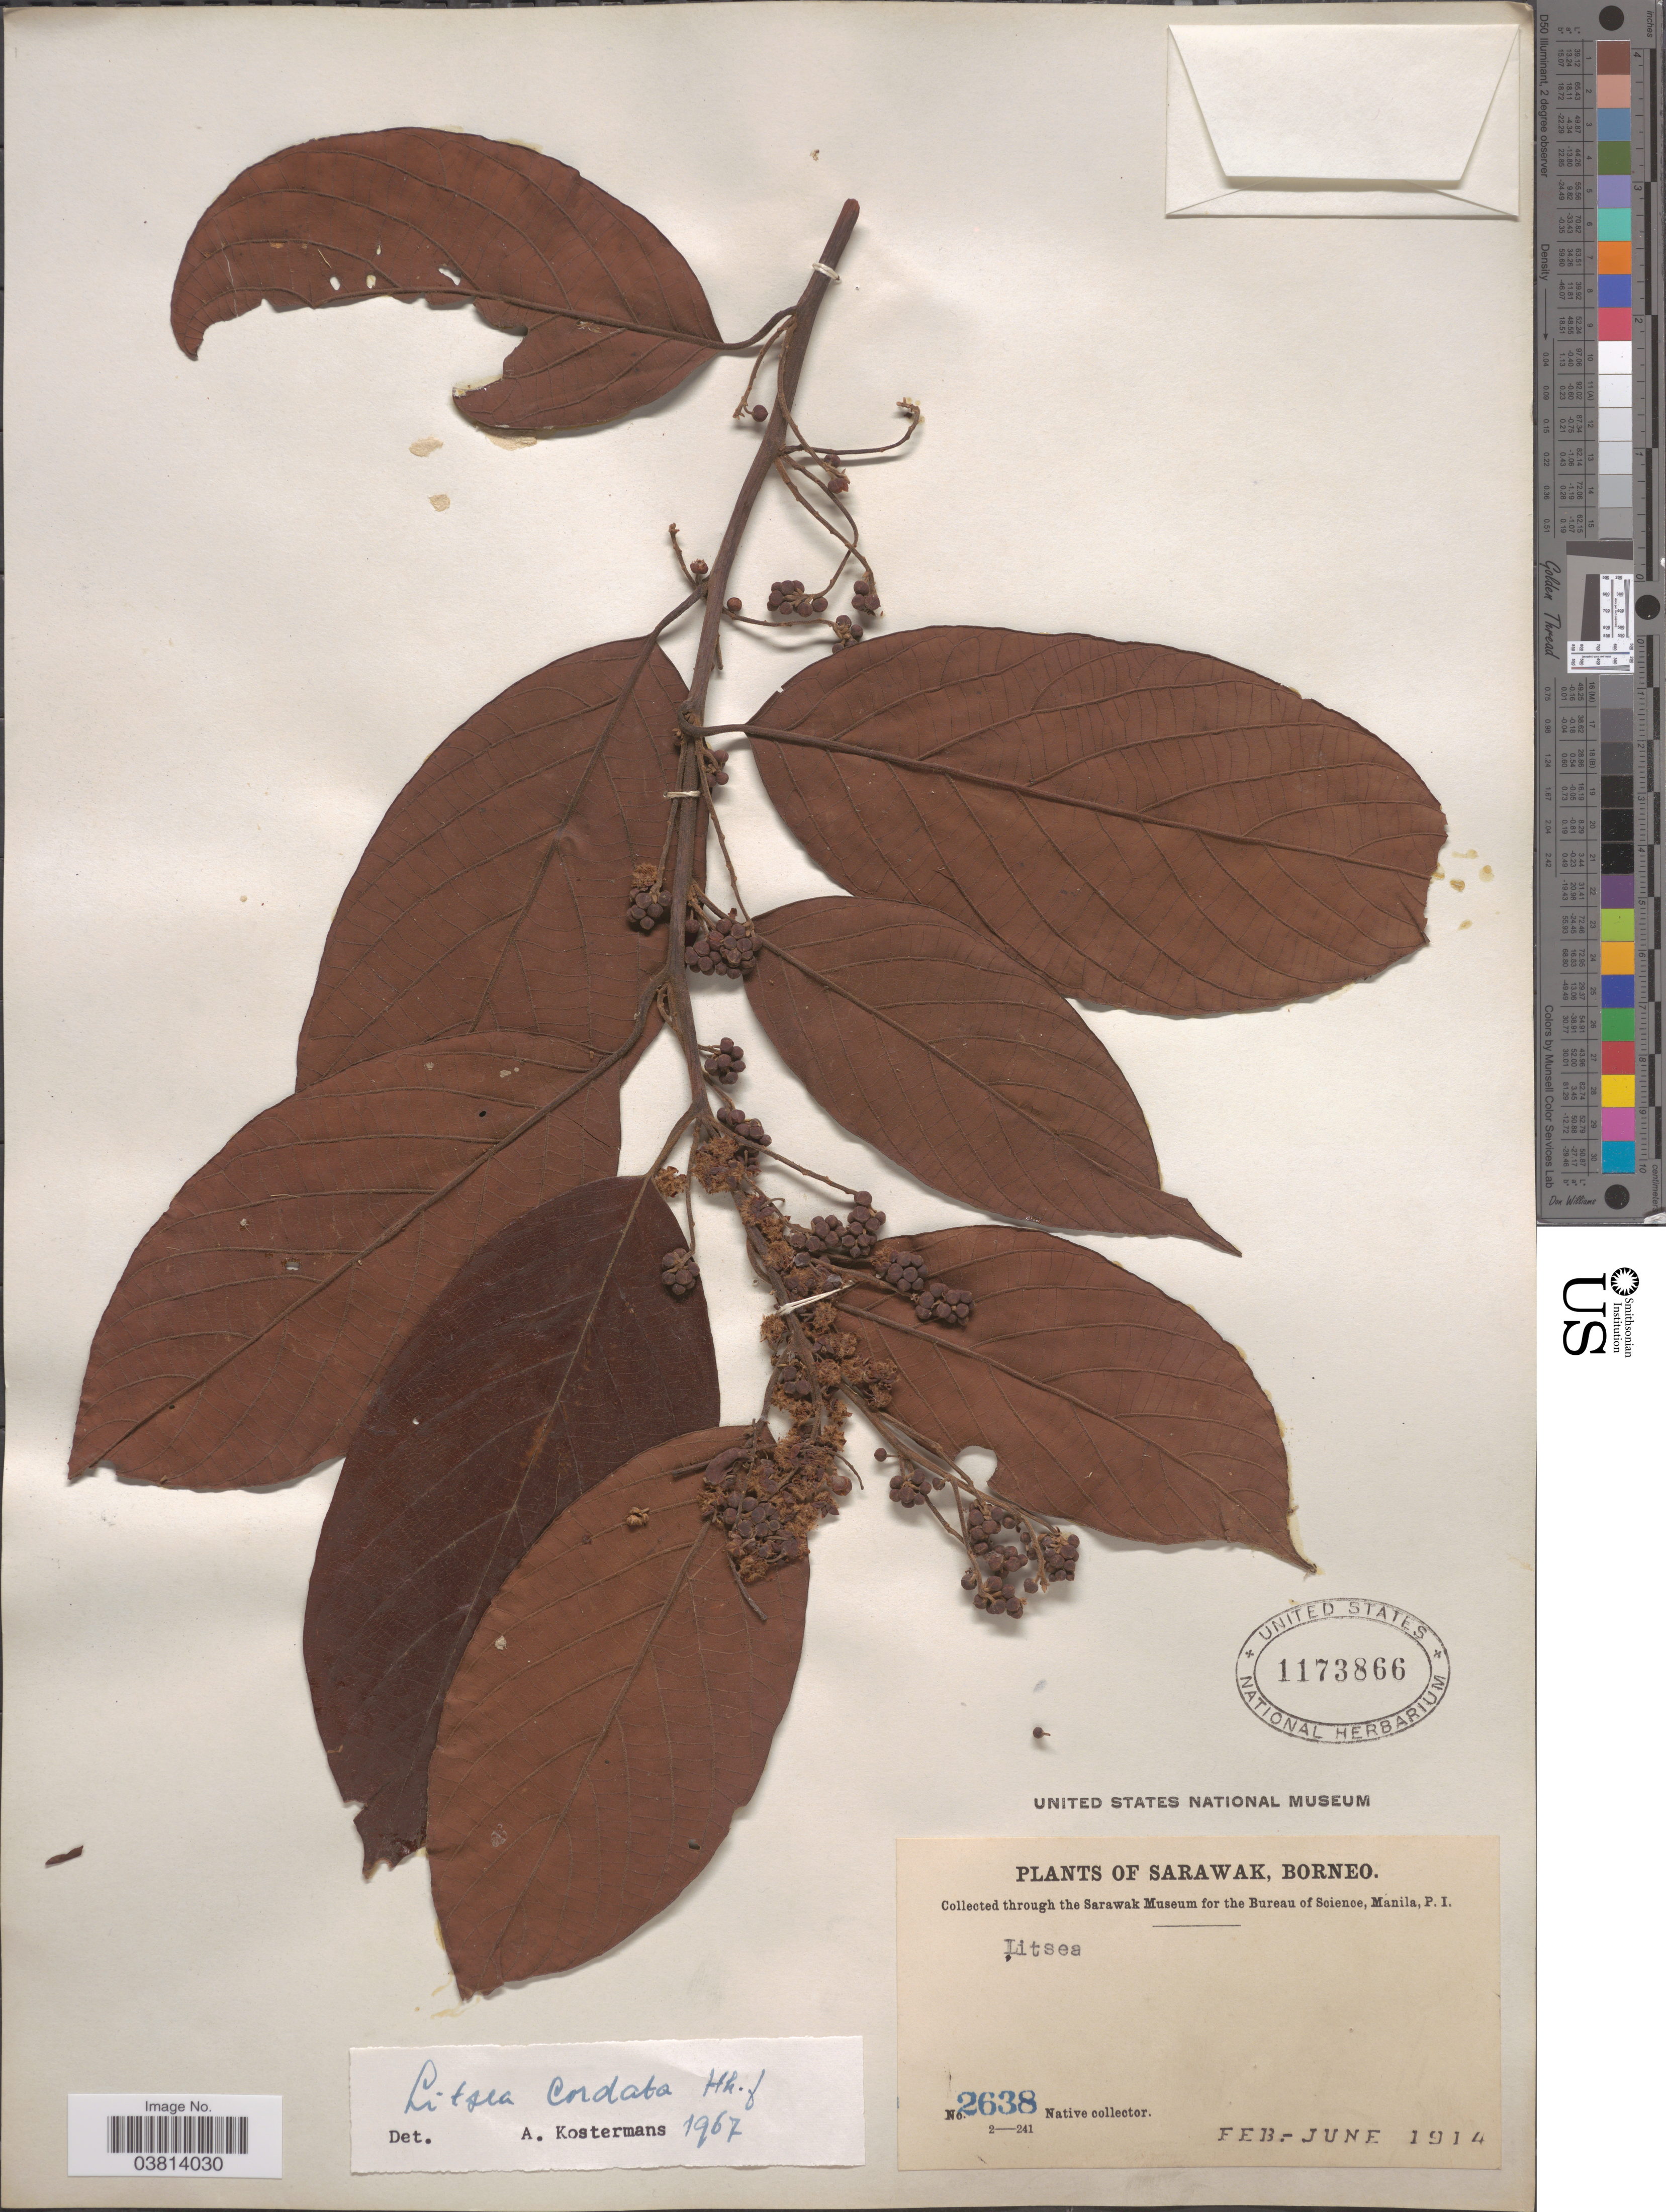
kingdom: Plantae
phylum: Tracheophyta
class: Magnoliopsida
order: Laurales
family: Lauraceae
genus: Litsea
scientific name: Litsea cordata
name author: Hook. f.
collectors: Native collector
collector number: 2638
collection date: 1914-02/1914-06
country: Malaysia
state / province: Sarawak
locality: Borneo.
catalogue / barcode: US 1173866